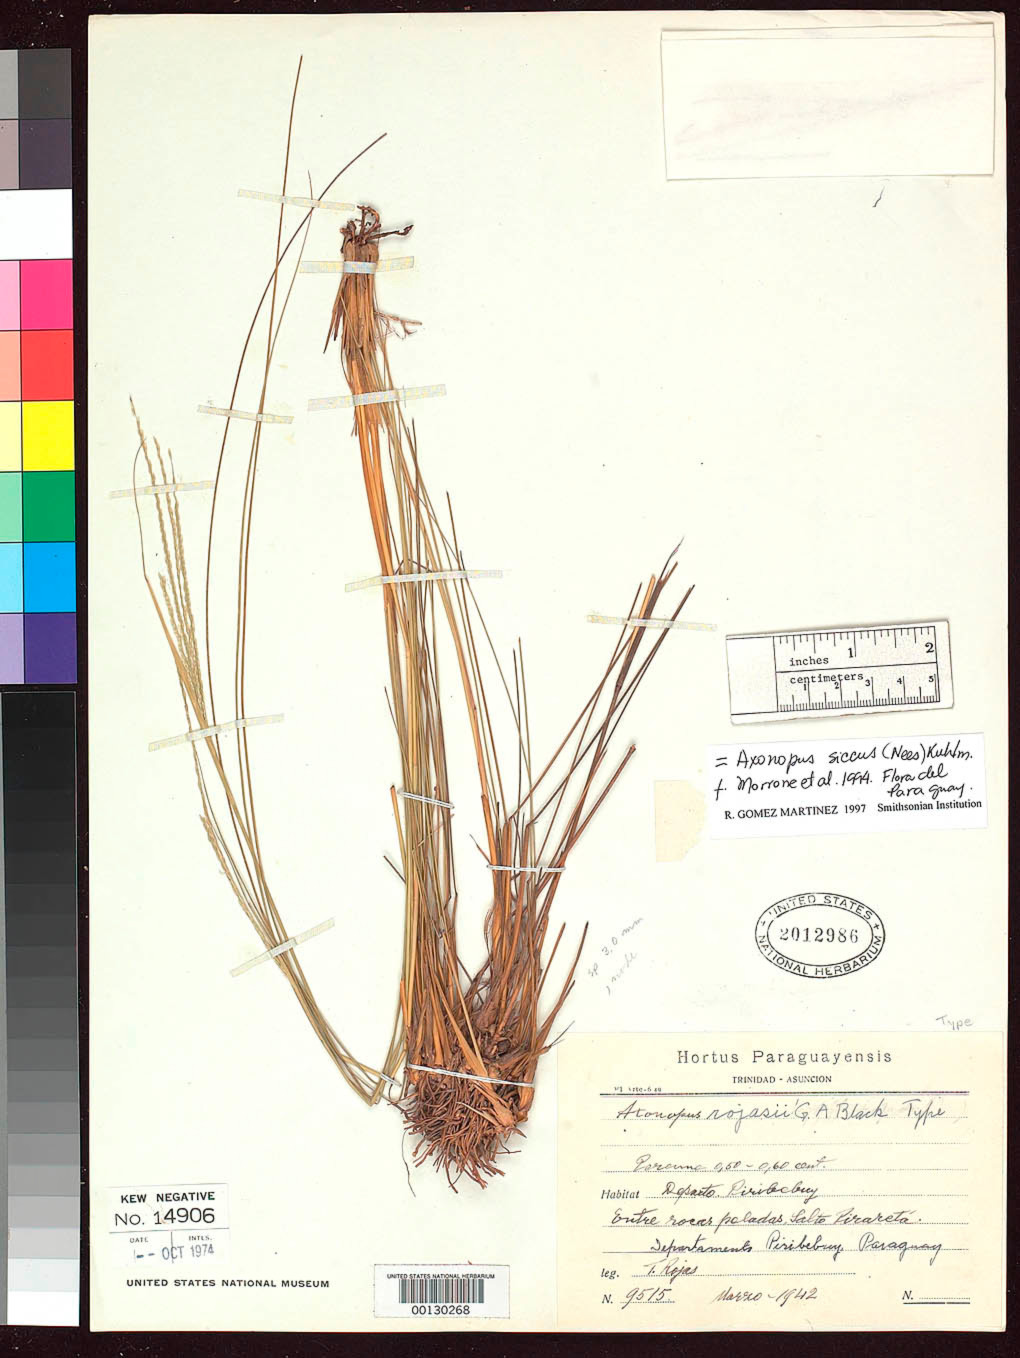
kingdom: Plantae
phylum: Tracheophyta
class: Liliopsida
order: Poales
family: Poaceae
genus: Axonopus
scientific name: Axonopus rojasii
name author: G.A. Black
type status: Holotype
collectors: T. Rojas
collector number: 9515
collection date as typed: Mar 1942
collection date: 1942-03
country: Paraguay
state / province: Cordillera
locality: Salto Pirareta, Piribebuy.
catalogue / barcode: US 2012986